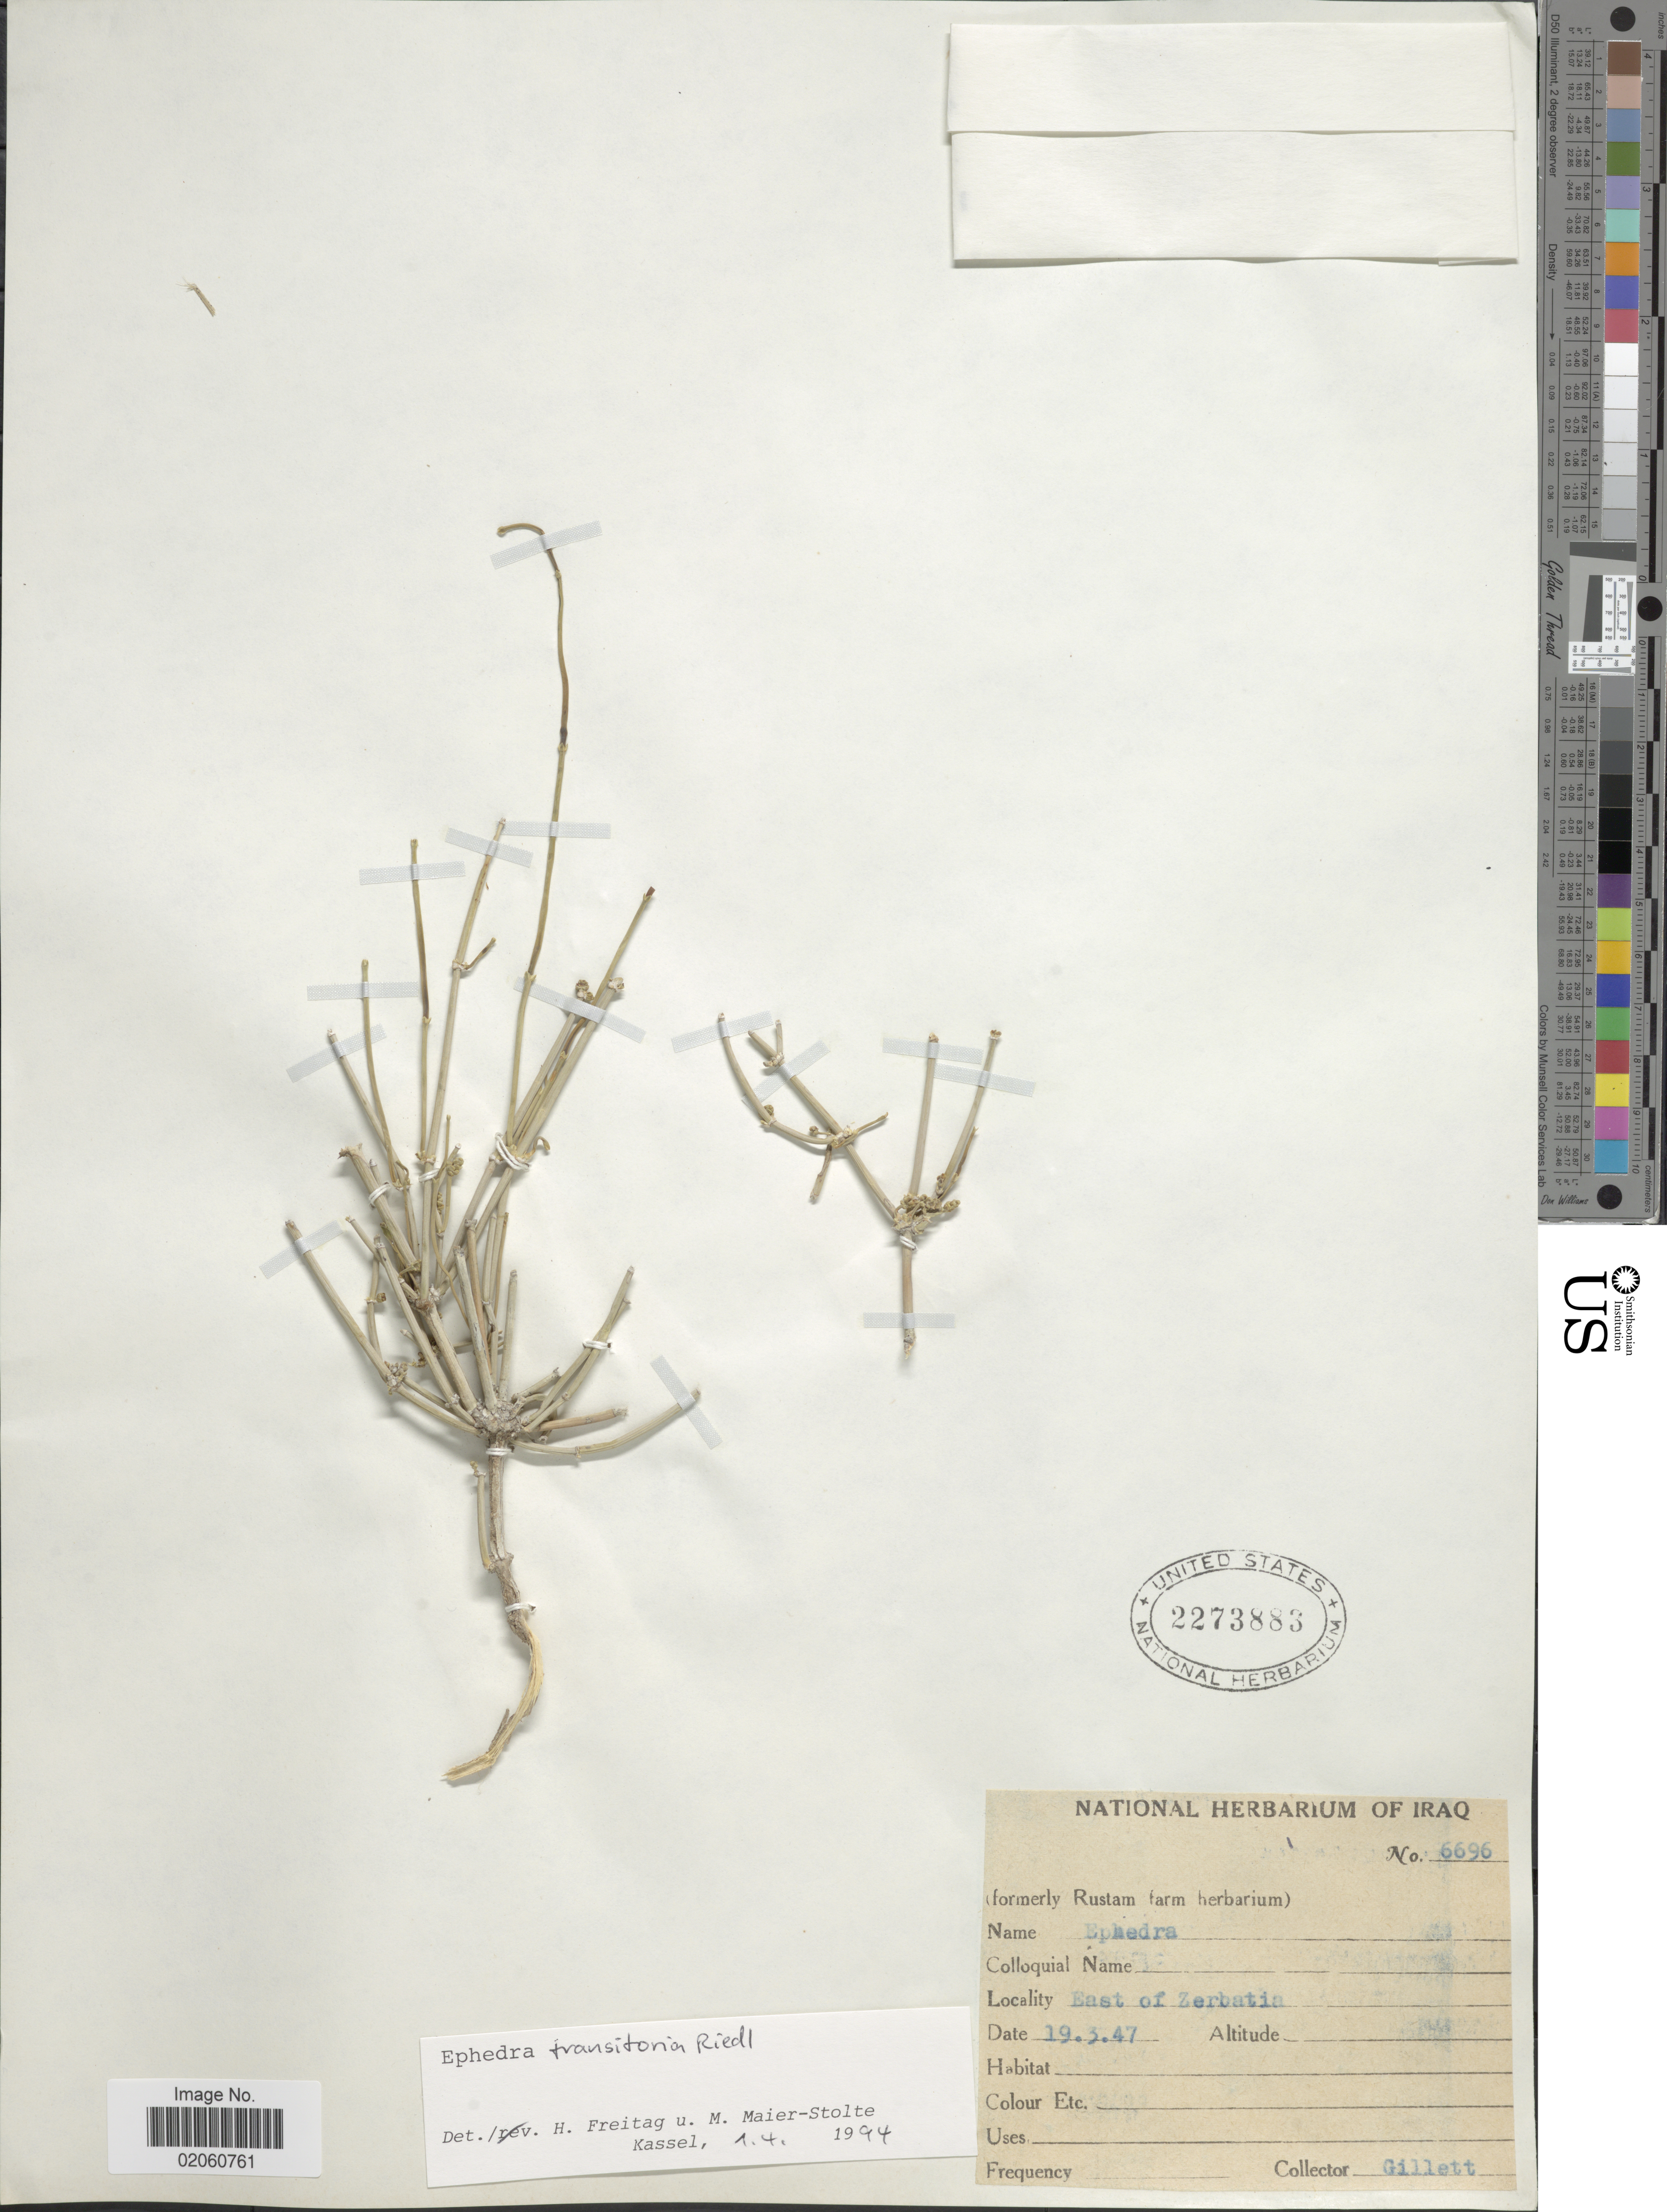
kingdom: Plantae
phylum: Tracheophyta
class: Gnetopsida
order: Ephedrales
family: Ephedraceae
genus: Ephedra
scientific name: Ephedra transitoria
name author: Riedl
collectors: Gillett, --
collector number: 6696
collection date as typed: Transcribed d/m/y: 19/3/47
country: Iraq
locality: East of Zerbatia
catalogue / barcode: US 2273883